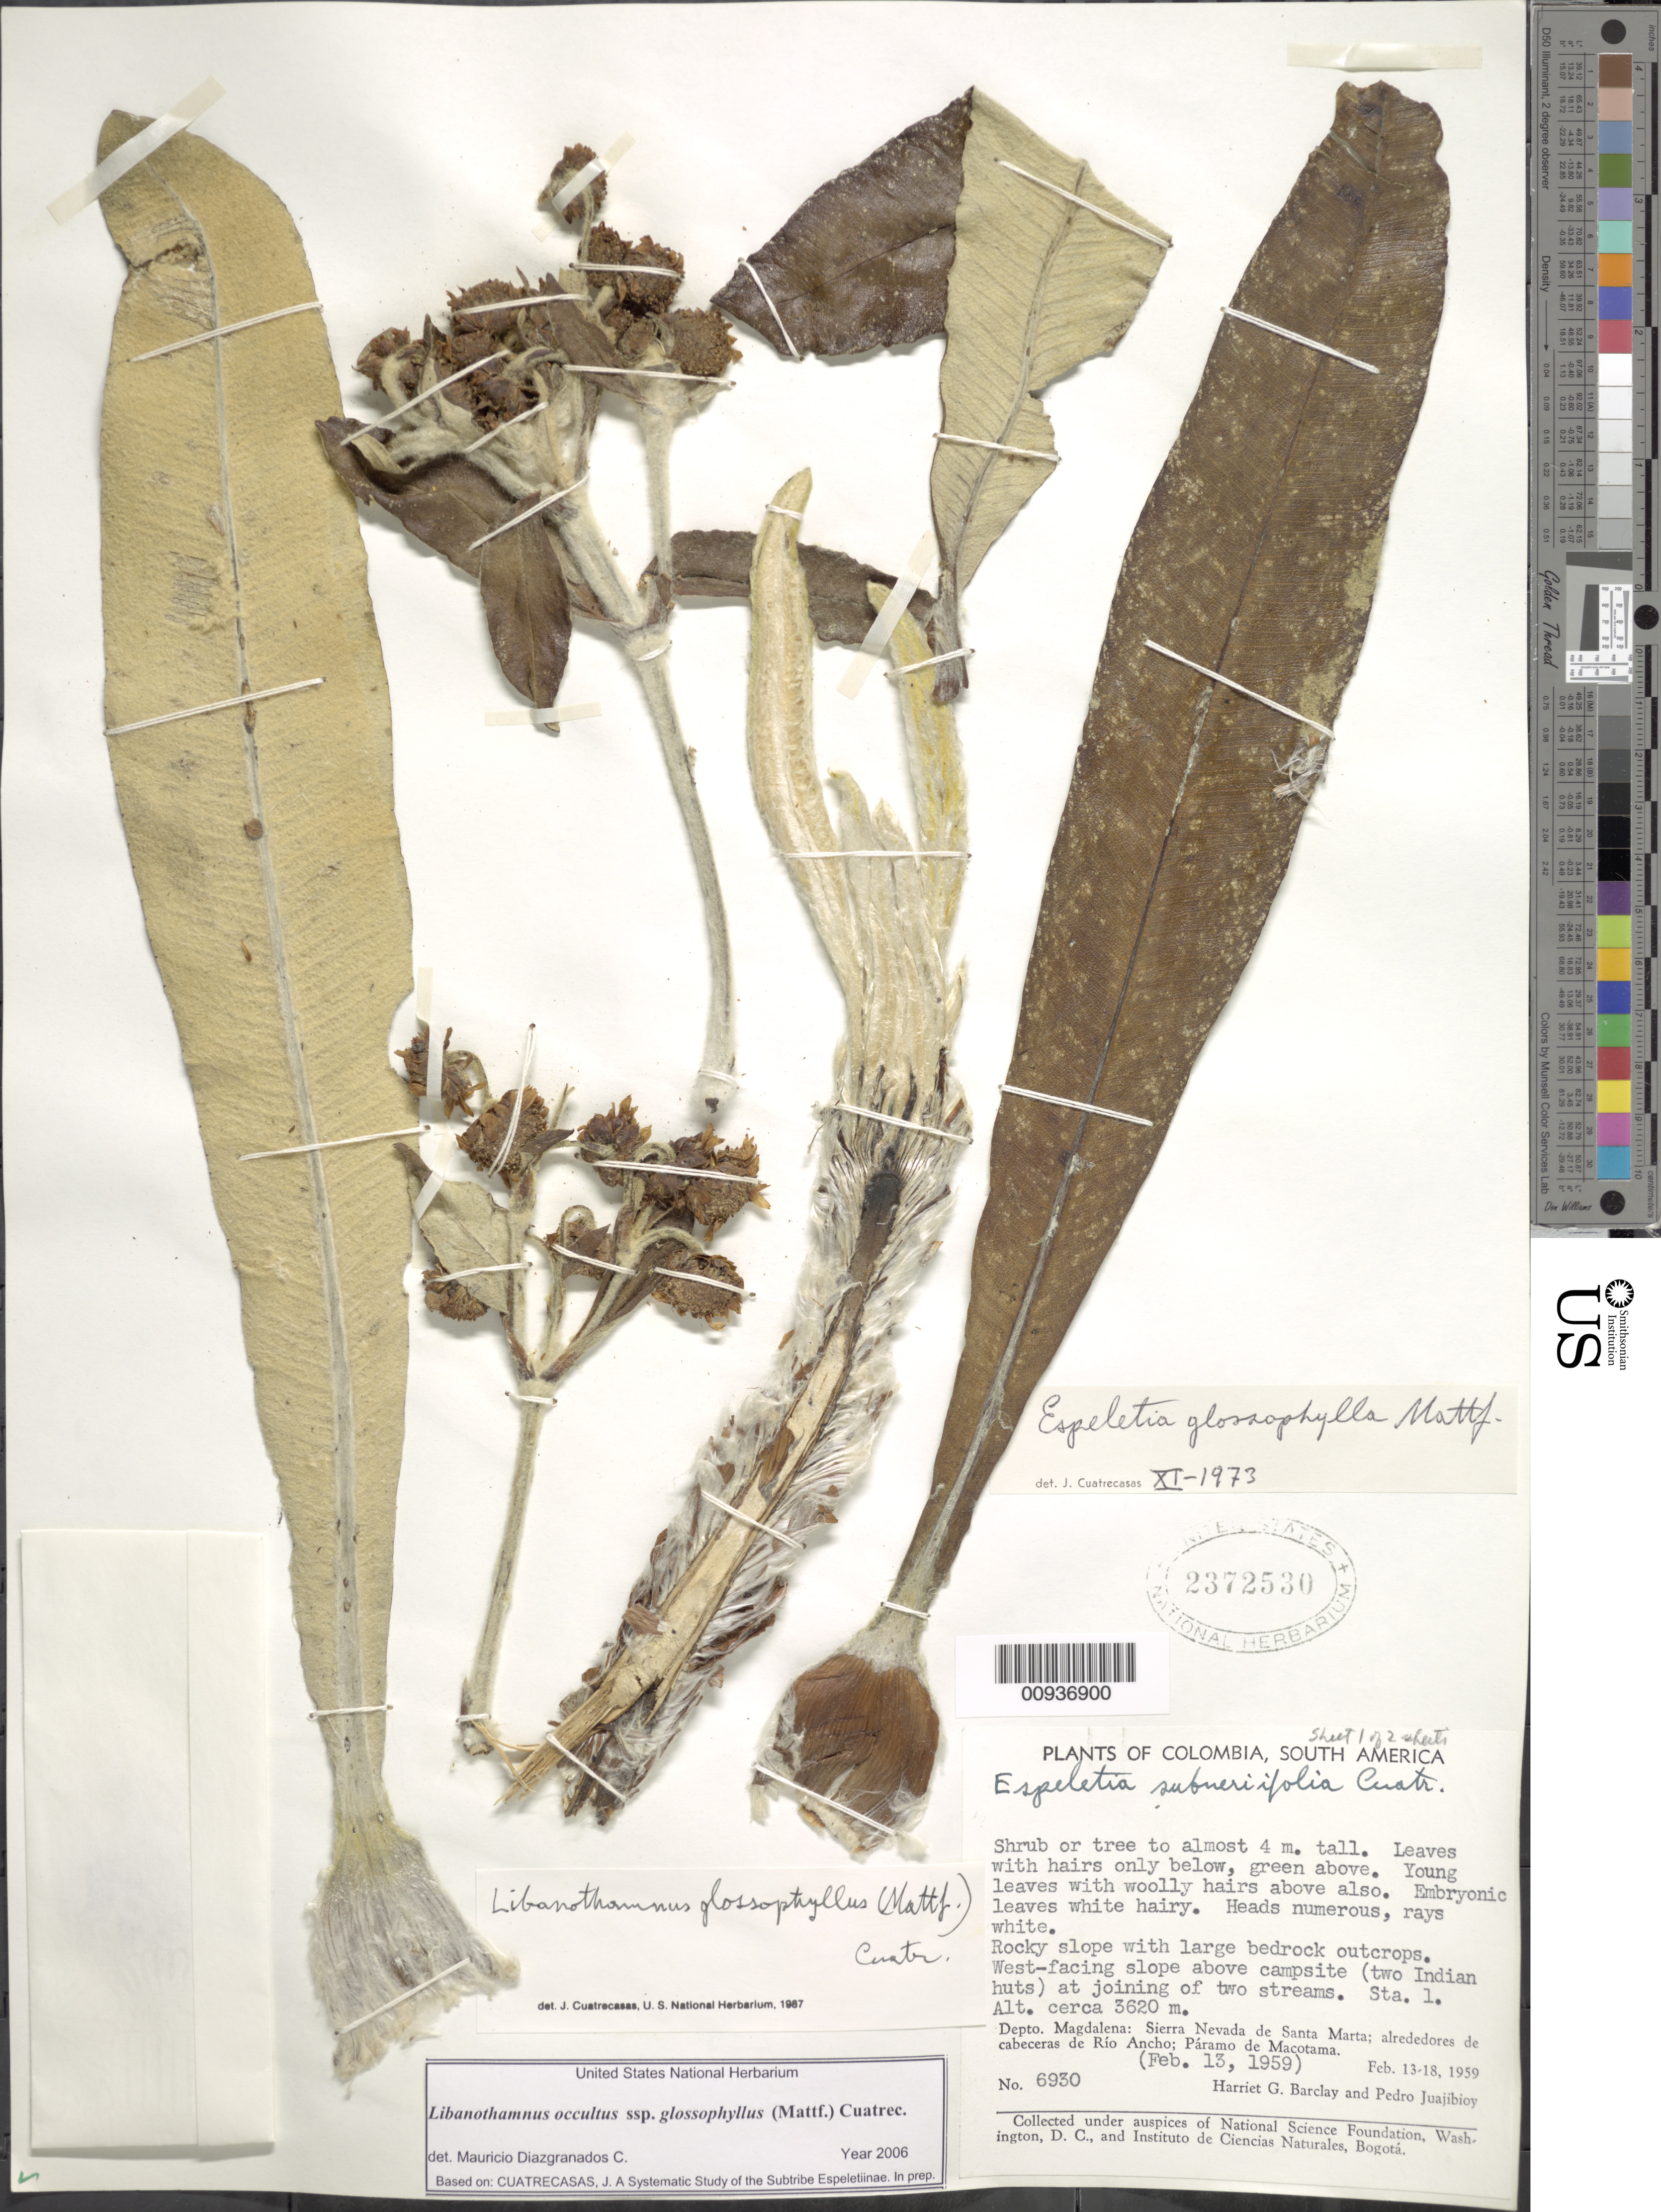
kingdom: Plantae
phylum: Tracheophyta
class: Magnoliopsida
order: Asterales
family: Asteraceae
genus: Libanothamnus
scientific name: Libanothamnus occultus subsp. glossophyllus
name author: (Mattf.) Cuatrec.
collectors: H. G. Barclay & P. Juajibioy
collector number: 6930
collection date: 1959-02-13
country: Colombia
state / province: Magdalena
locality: Sta. 1, Sierra Nevada de Santa Marta, alrededores de cabeceras de Rio Ancho, Paramo de Macotama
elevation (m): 3620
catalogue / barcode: US 2372530